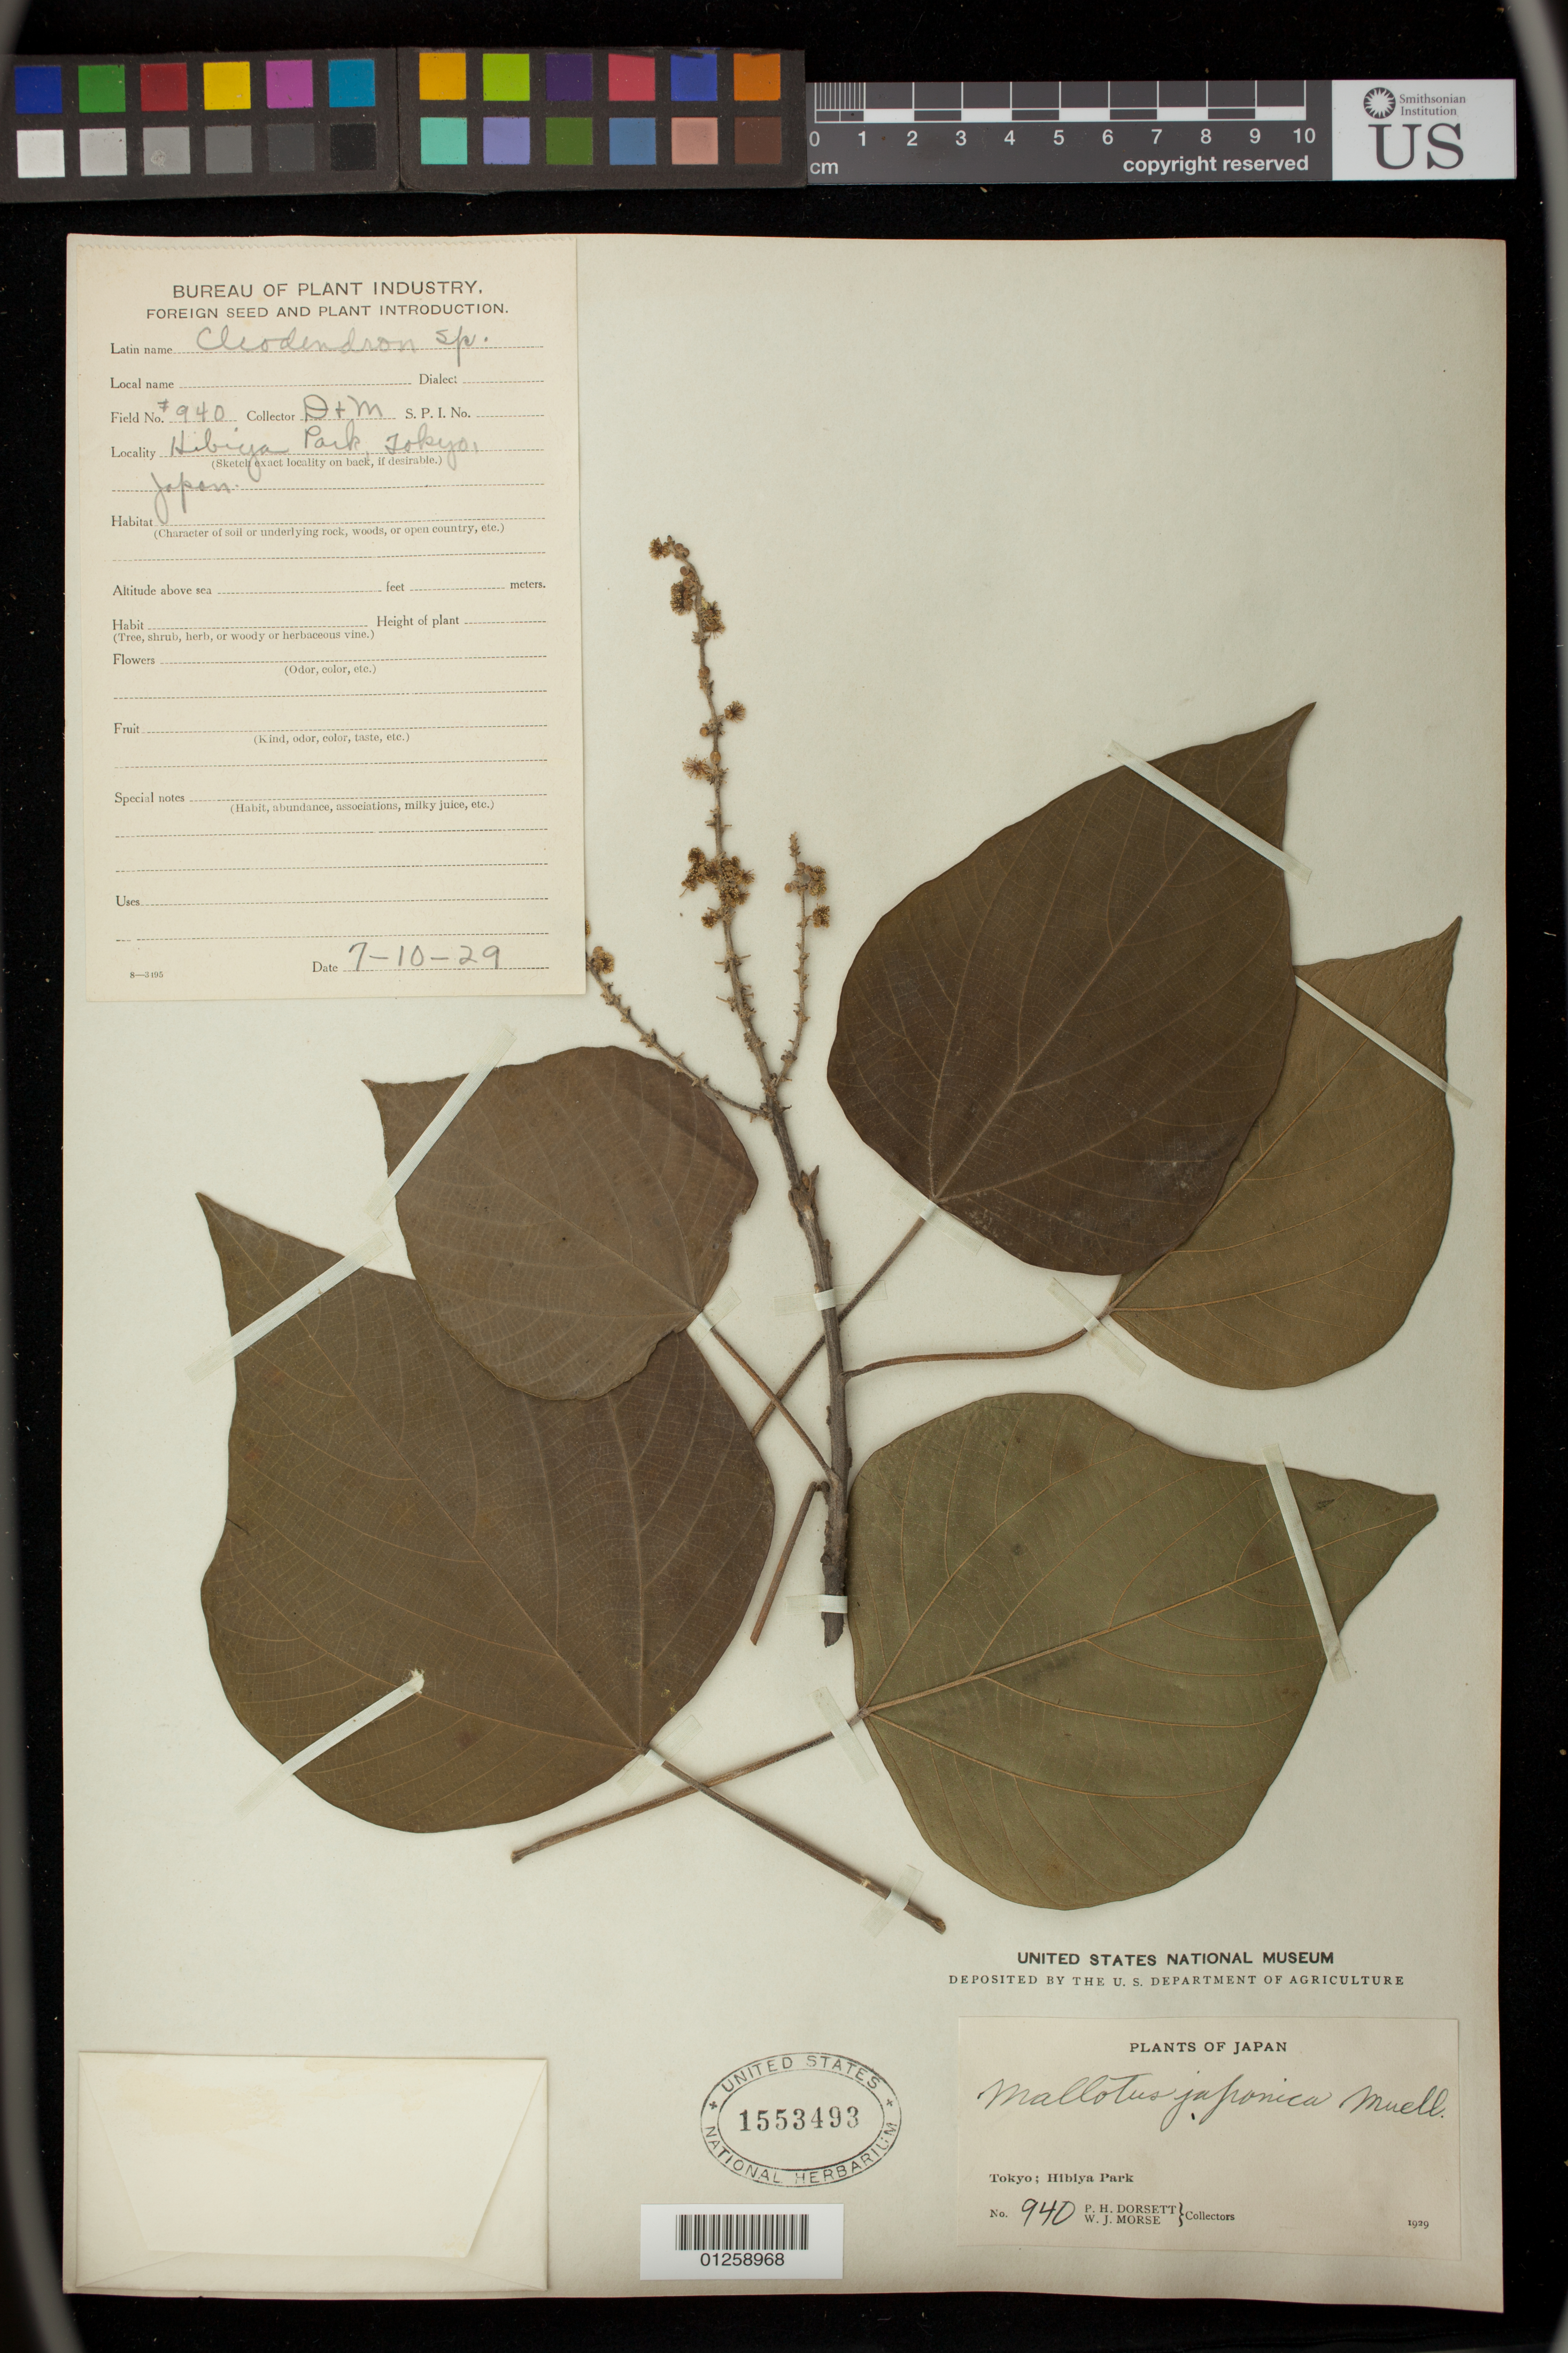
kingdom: Plantae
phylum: Tracheophyta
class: Magnoliopsida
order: Malpighiales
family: Euphorbiaceae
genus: Mallotus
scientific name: Mallotus japonicus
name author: (Spreng.) Müll. Arg.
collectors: P. H. Dorsett & W. J. Morse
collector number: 940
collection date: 1929-10-07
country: Japan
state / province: Tokyo, Federal City of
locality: Hibiya Park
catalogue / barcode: US 1553493